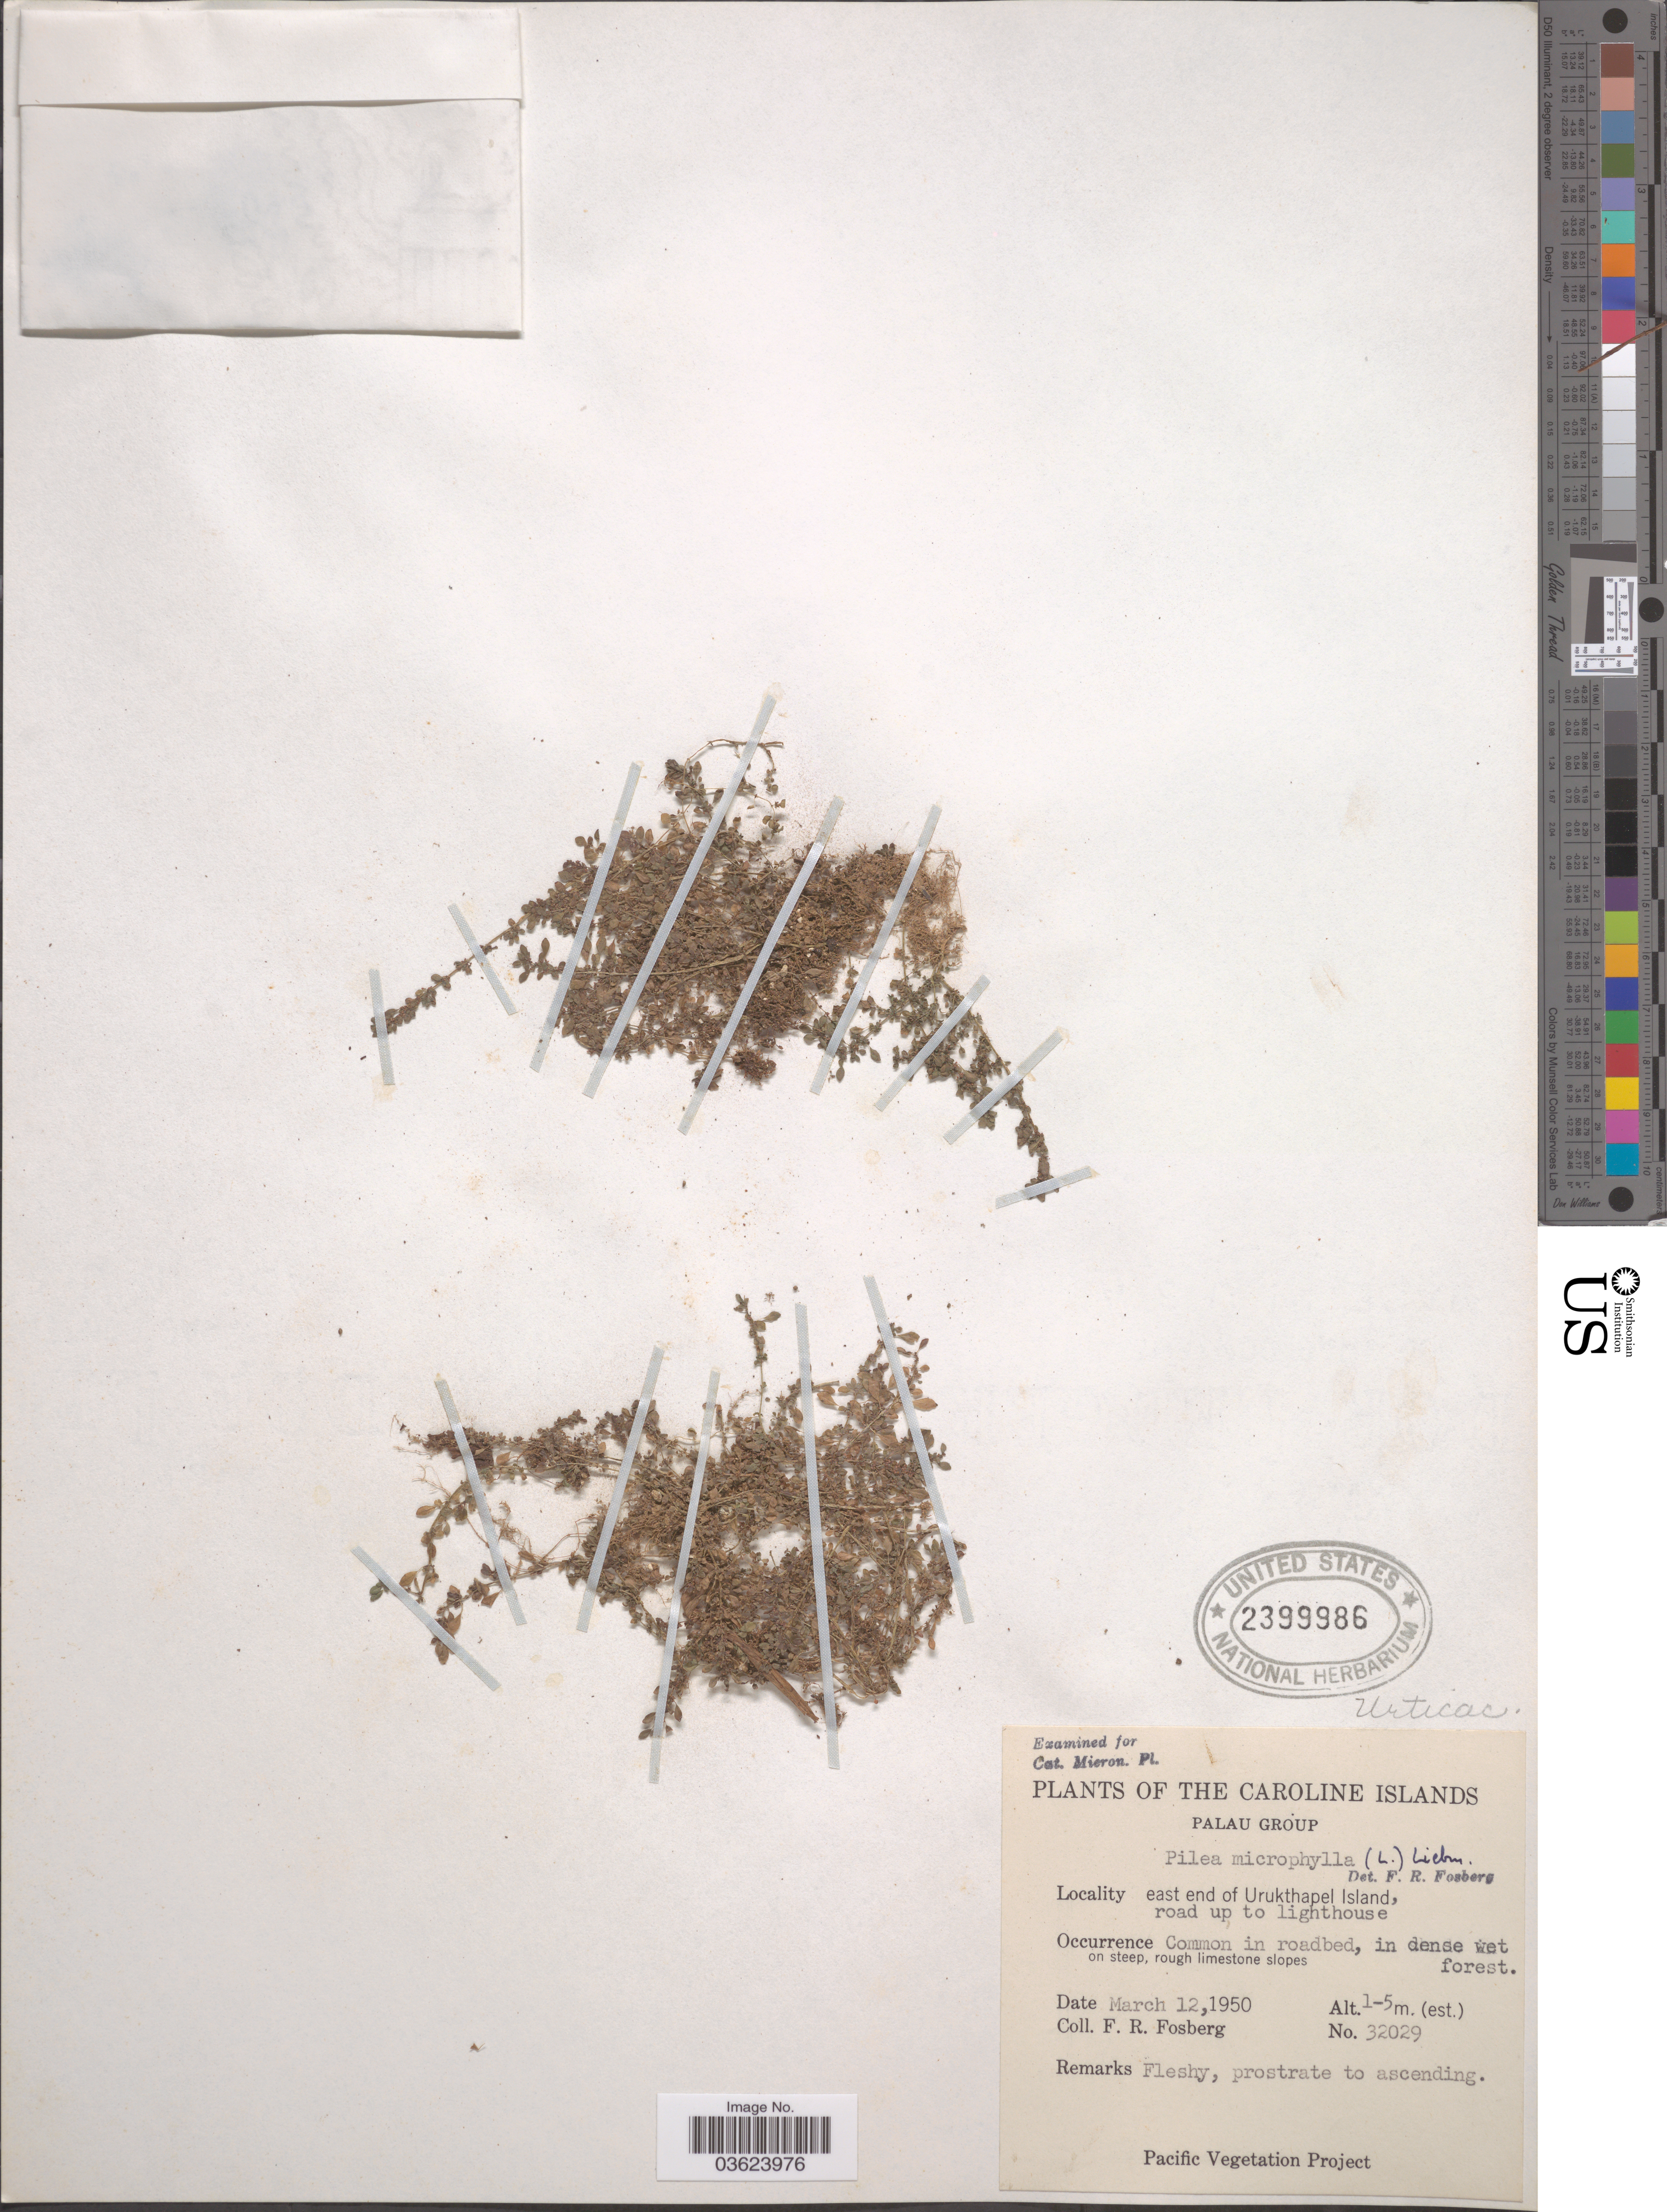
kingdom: Plantae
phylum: Tracheophyta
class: Magnoliopsida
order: Rosales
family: Urticaceae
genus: Pilea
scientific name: Pilea microphylla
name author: (L.) Liebm.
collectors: F. R. Fosberg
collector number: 32029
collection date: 1950-03-12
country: Palau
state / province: Koror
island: Ngeruktabel [Urukthapel]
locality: The Caroline Islands. Palau Group. East end of Urukthapel Island, road up to lighthouse.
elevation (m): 1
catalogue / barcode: US 2399986